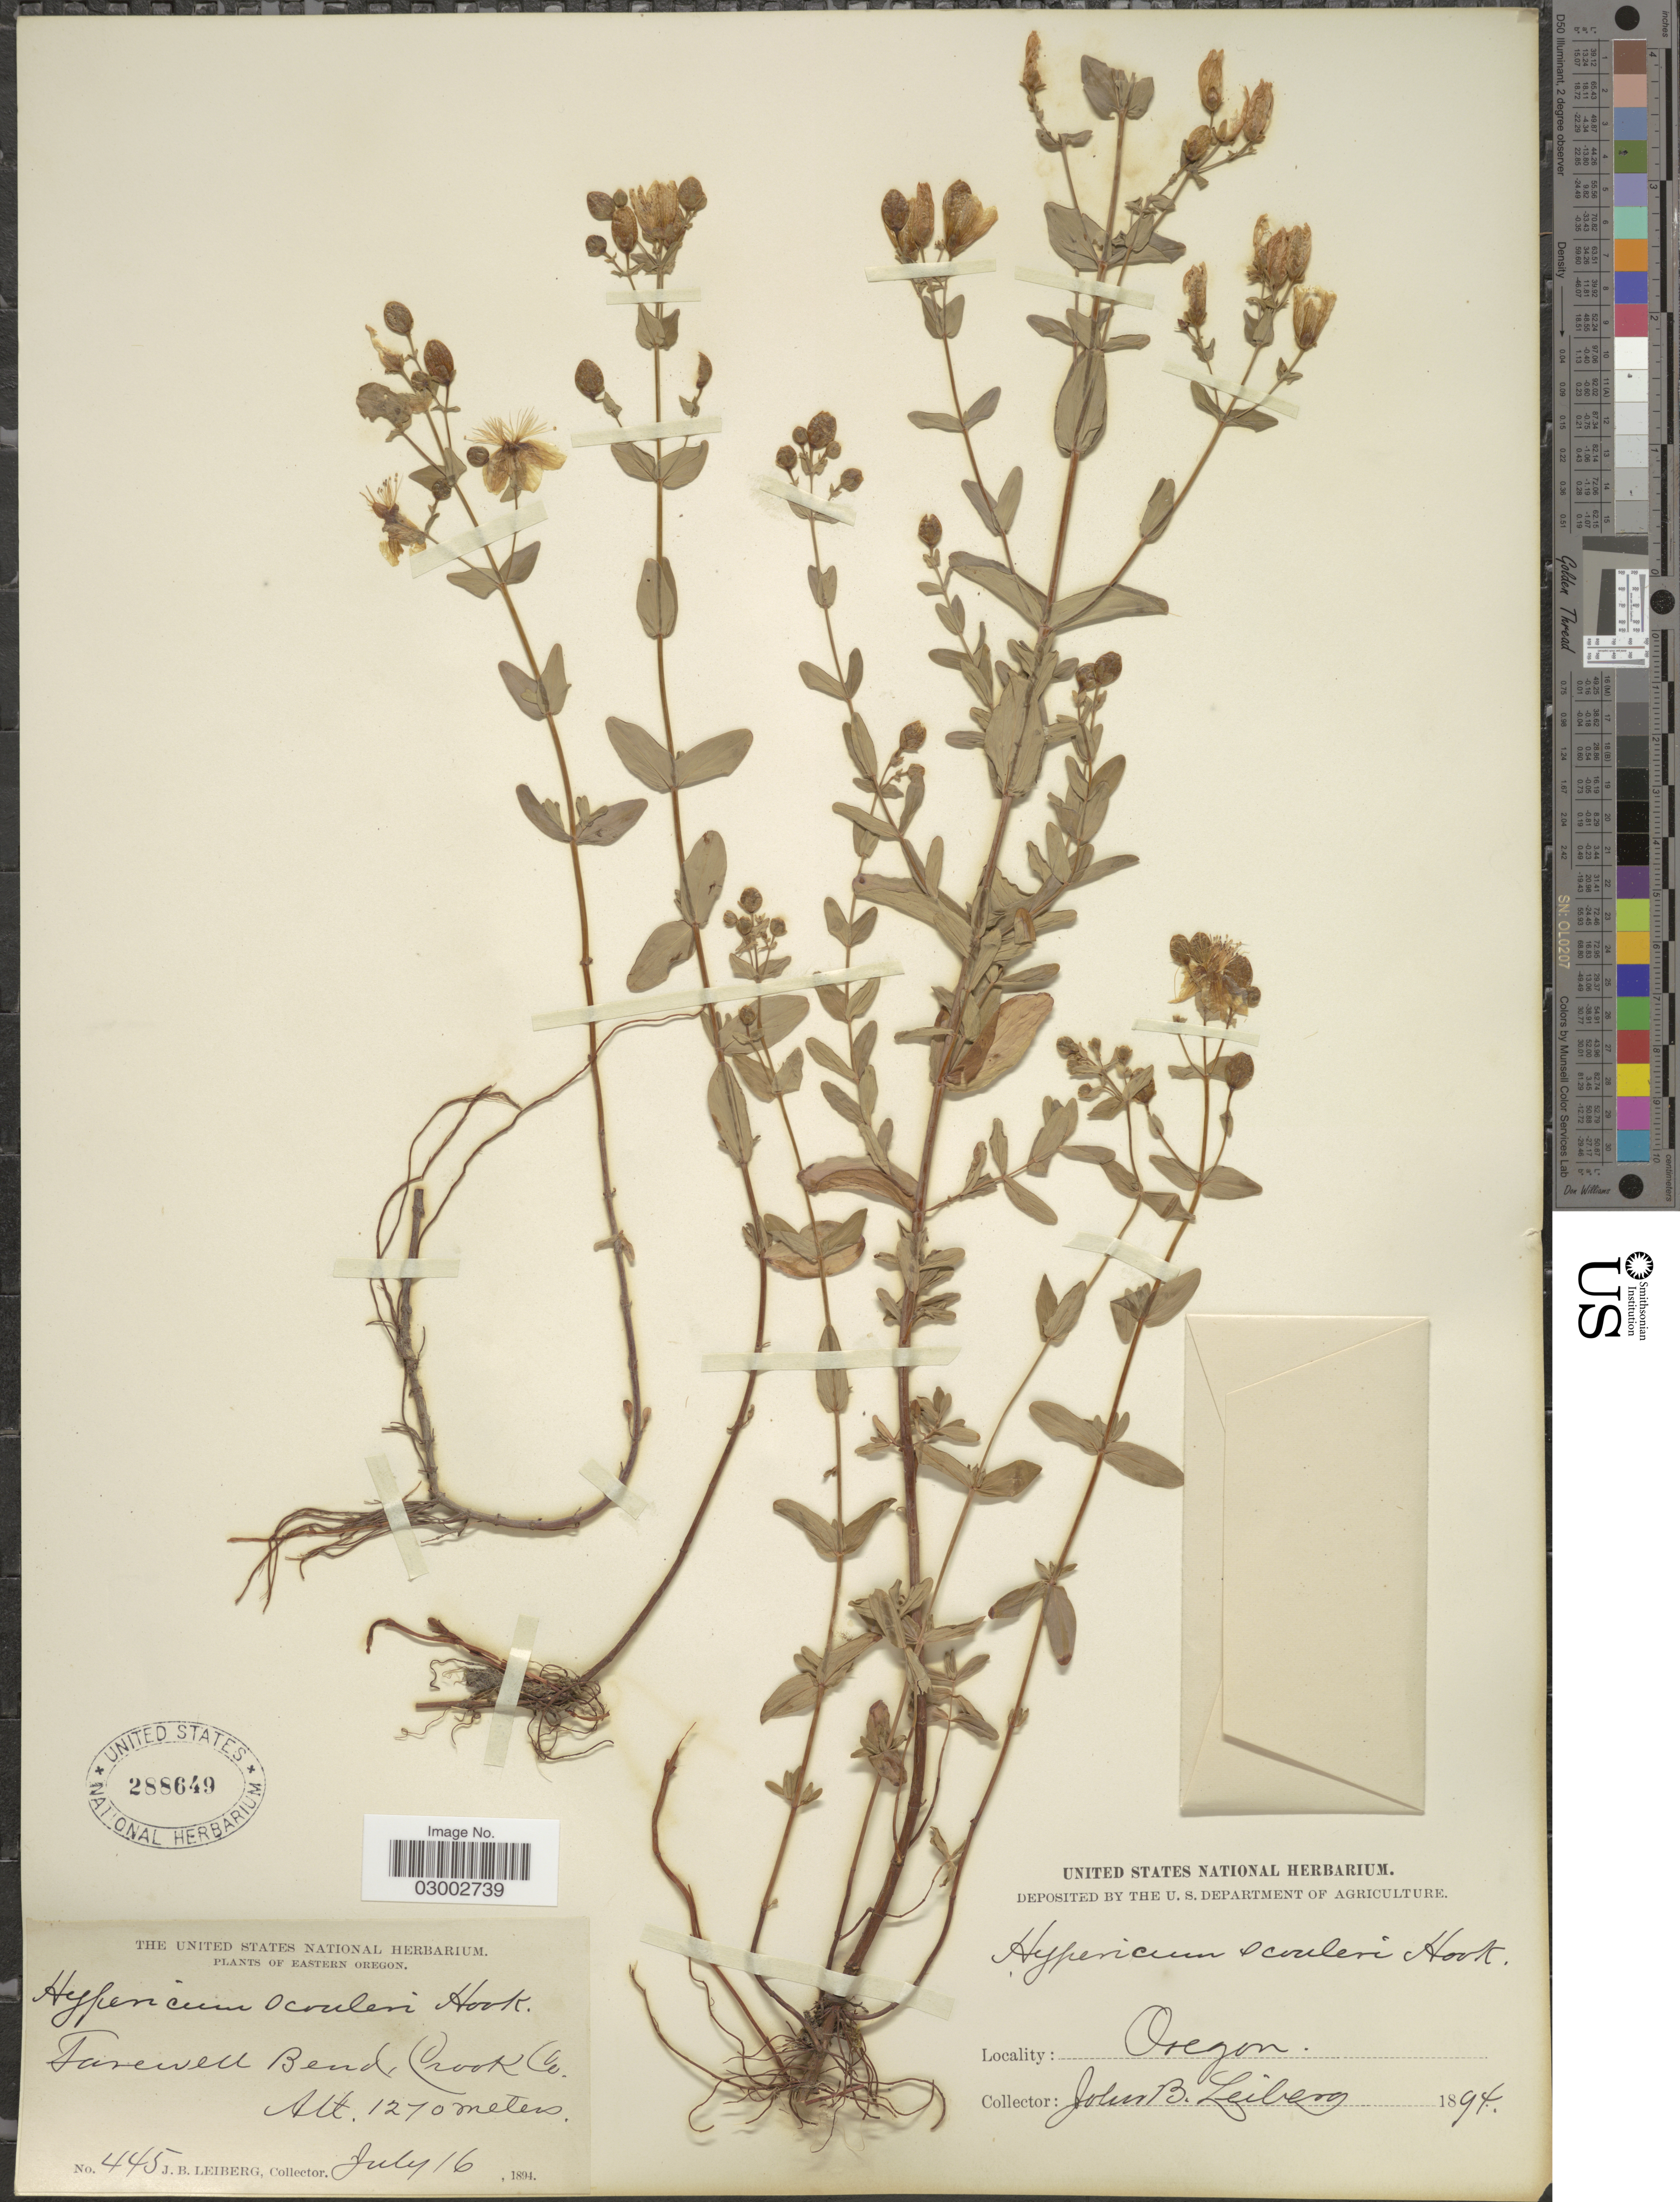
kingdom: Plantae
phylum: Tracheophyta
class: Magnoliopsida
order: Malpighiales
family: Hypericaceae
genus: Hypericum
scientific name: Hypericum scouleri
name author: Hook.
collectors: J. B. Leiberg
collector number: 445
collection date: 1894-07-16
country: United States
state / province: Oregon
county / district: Crook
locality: Eastern Oregon. Farewell Bend, Crook Co.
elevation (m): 1270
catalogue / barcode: US 288649